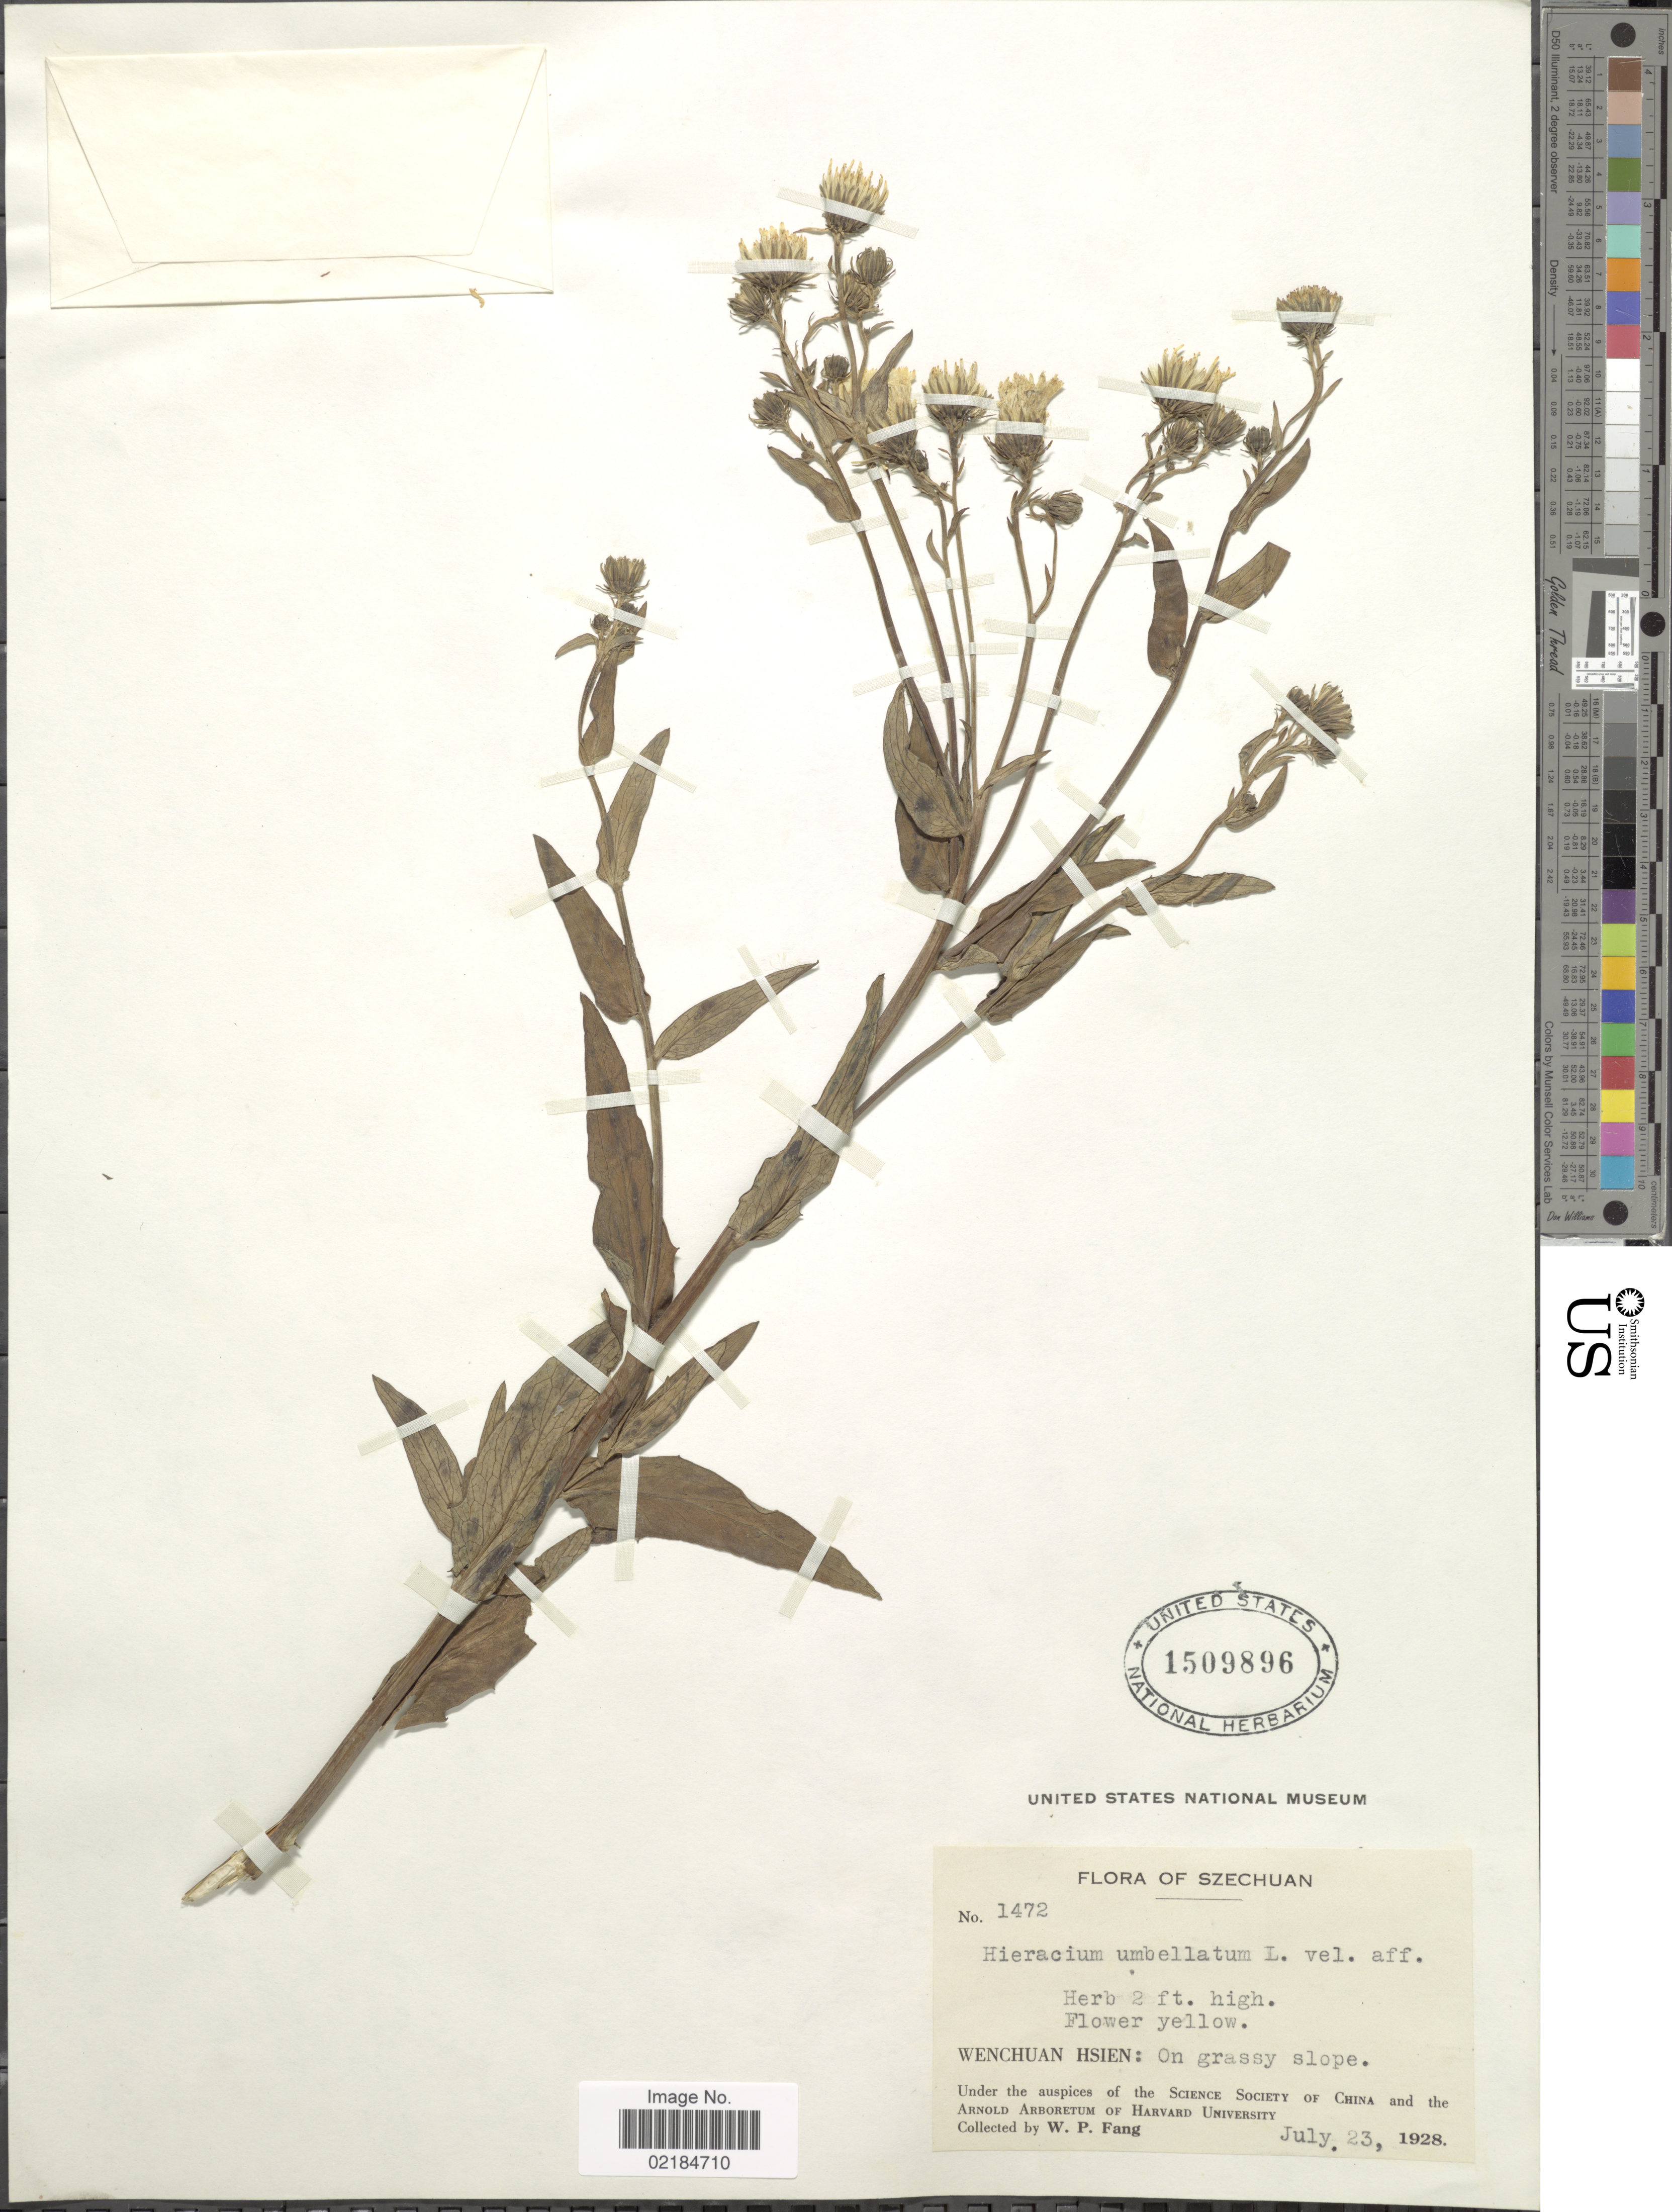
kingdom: Plantae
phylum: Tracheophyta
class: Magnoliopsida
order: Asterales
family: Asteraceae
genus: Hieracium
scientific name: Hieracium umbellatum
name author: L.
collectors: W. P. Fang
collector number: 1472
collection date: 1928-07-23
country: China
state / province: Sichuan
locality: Szechuan, Wenchuan Hsien: on grassy slope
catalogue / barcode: US 1509896